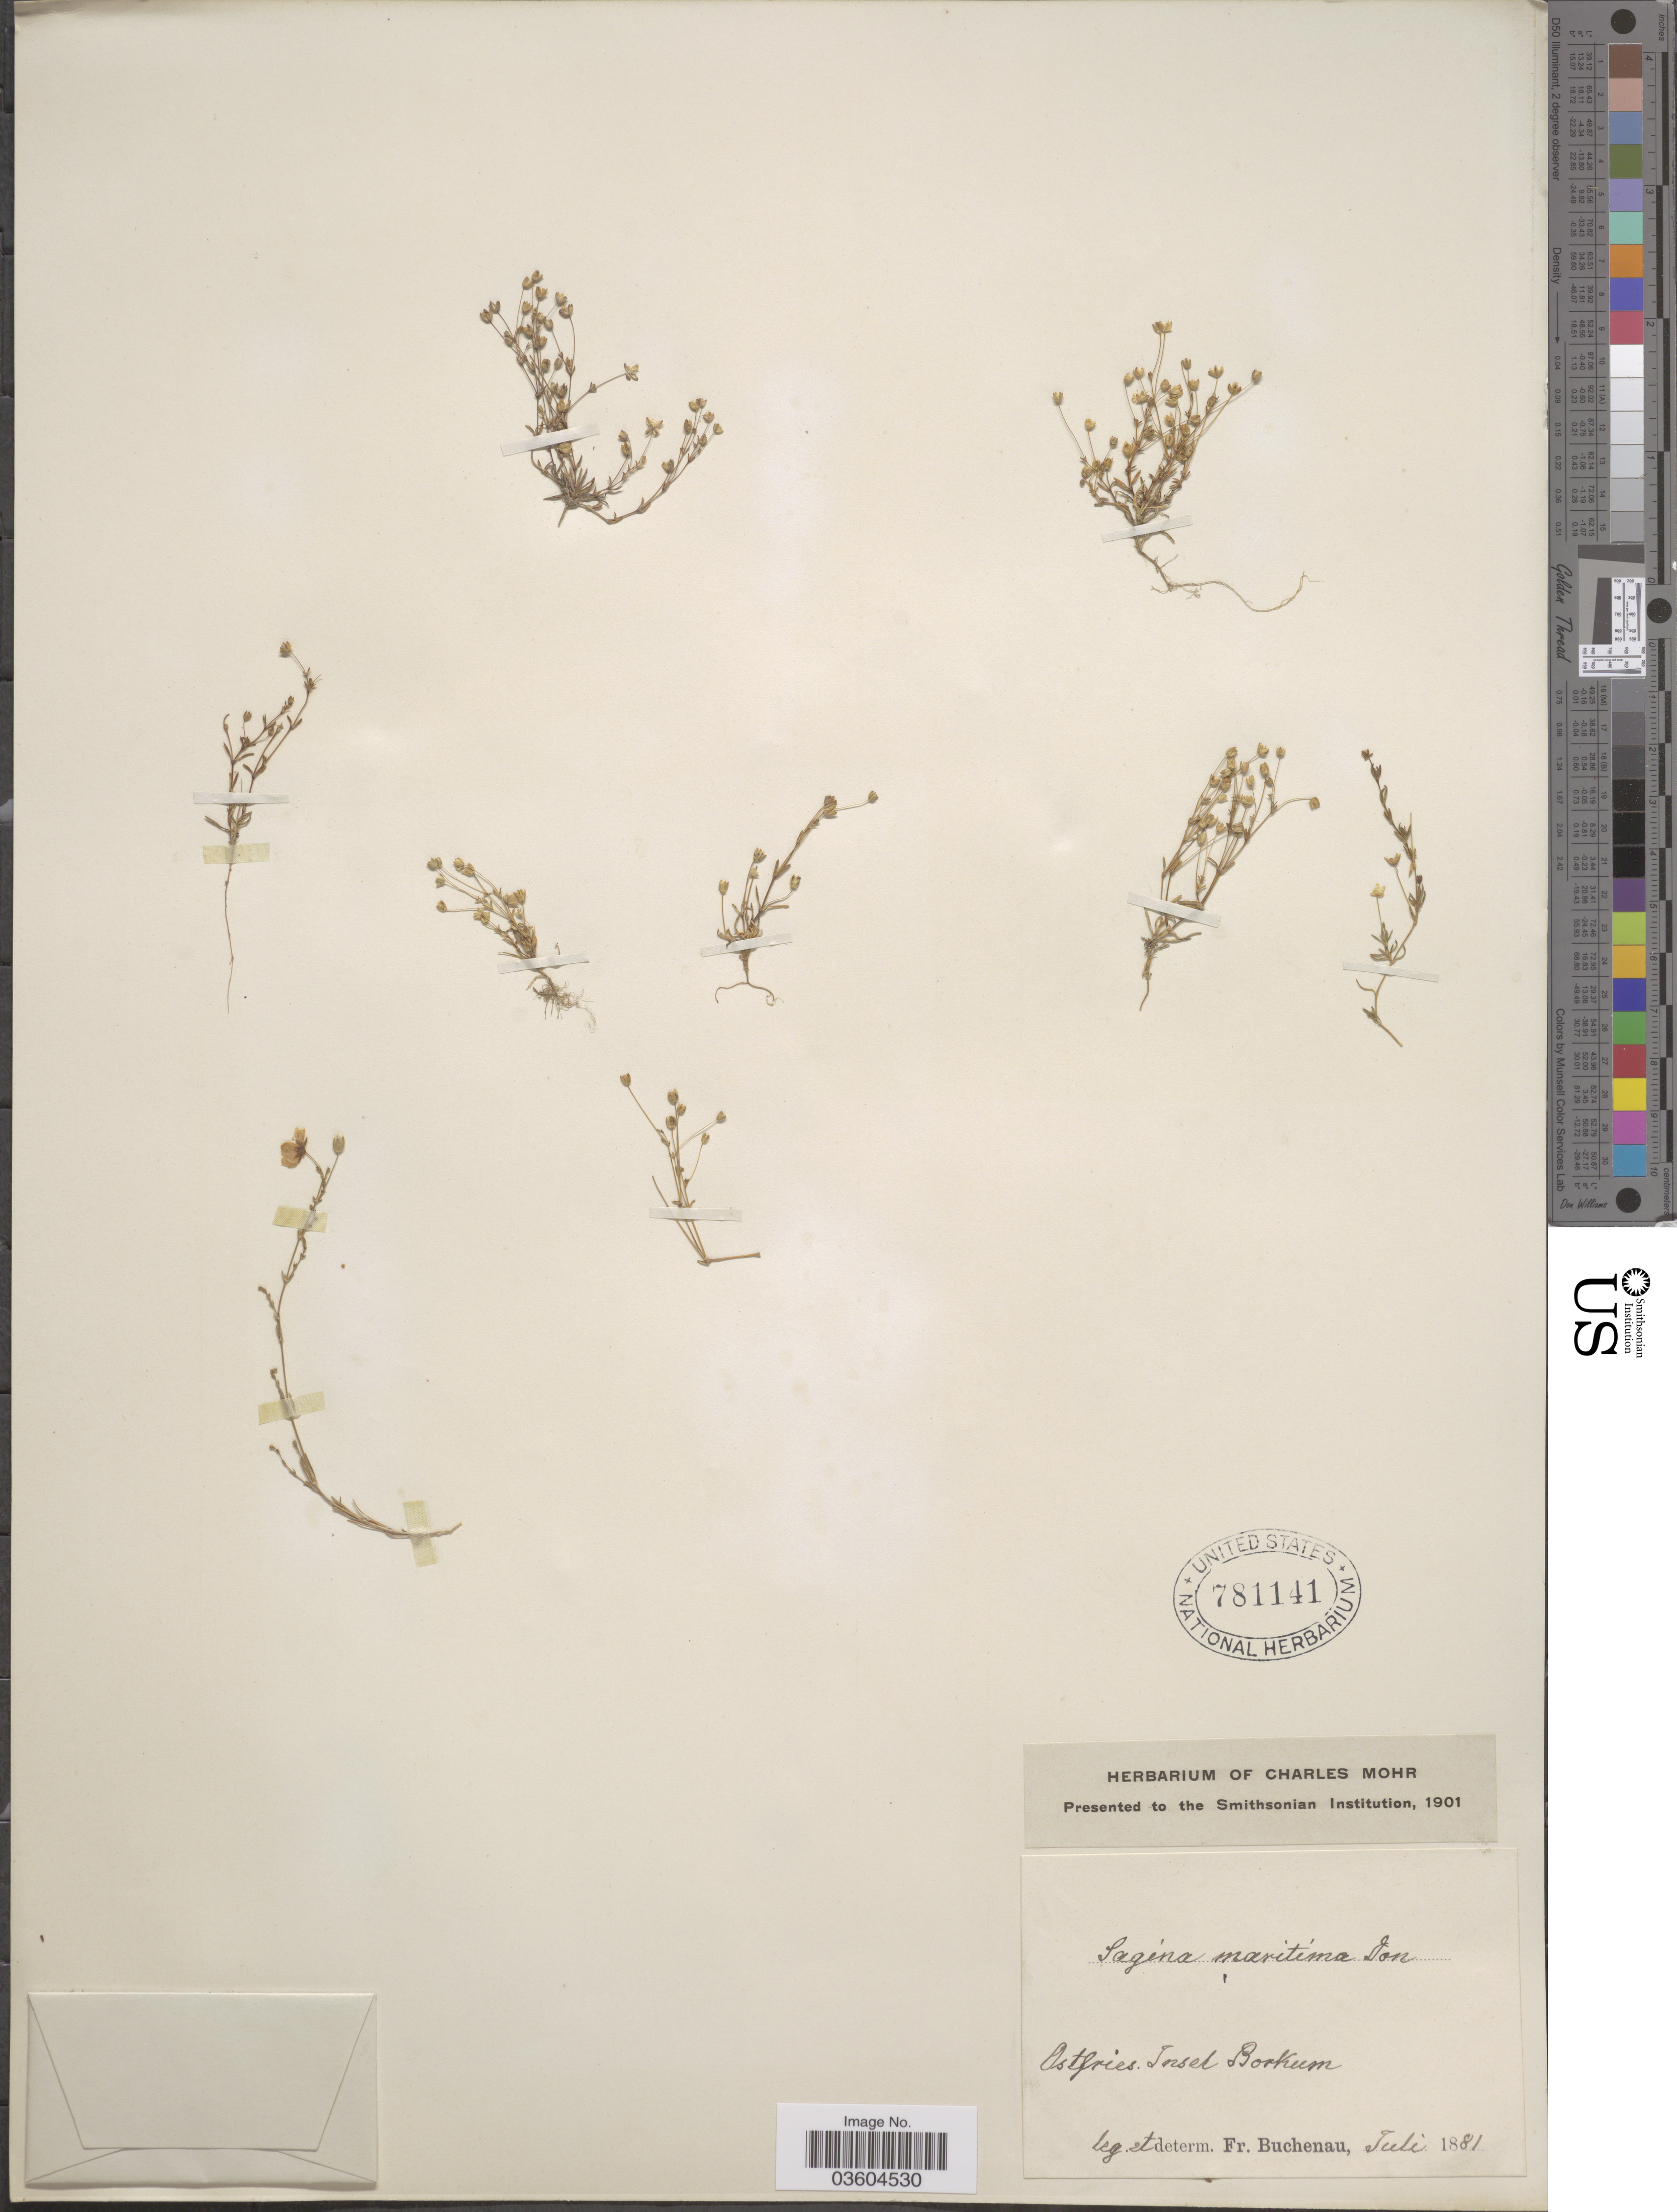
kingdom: Plantae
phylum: Tracheophyta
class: Magnoliopsida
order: Caryophyllales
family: Caryophyllaceae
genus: Sagina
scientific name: Sagina maritima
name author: G. Don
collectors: F. Buchenau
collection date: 1881-07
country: Germany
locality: Ostfries. Insel Borkum.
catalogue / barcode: US 781141